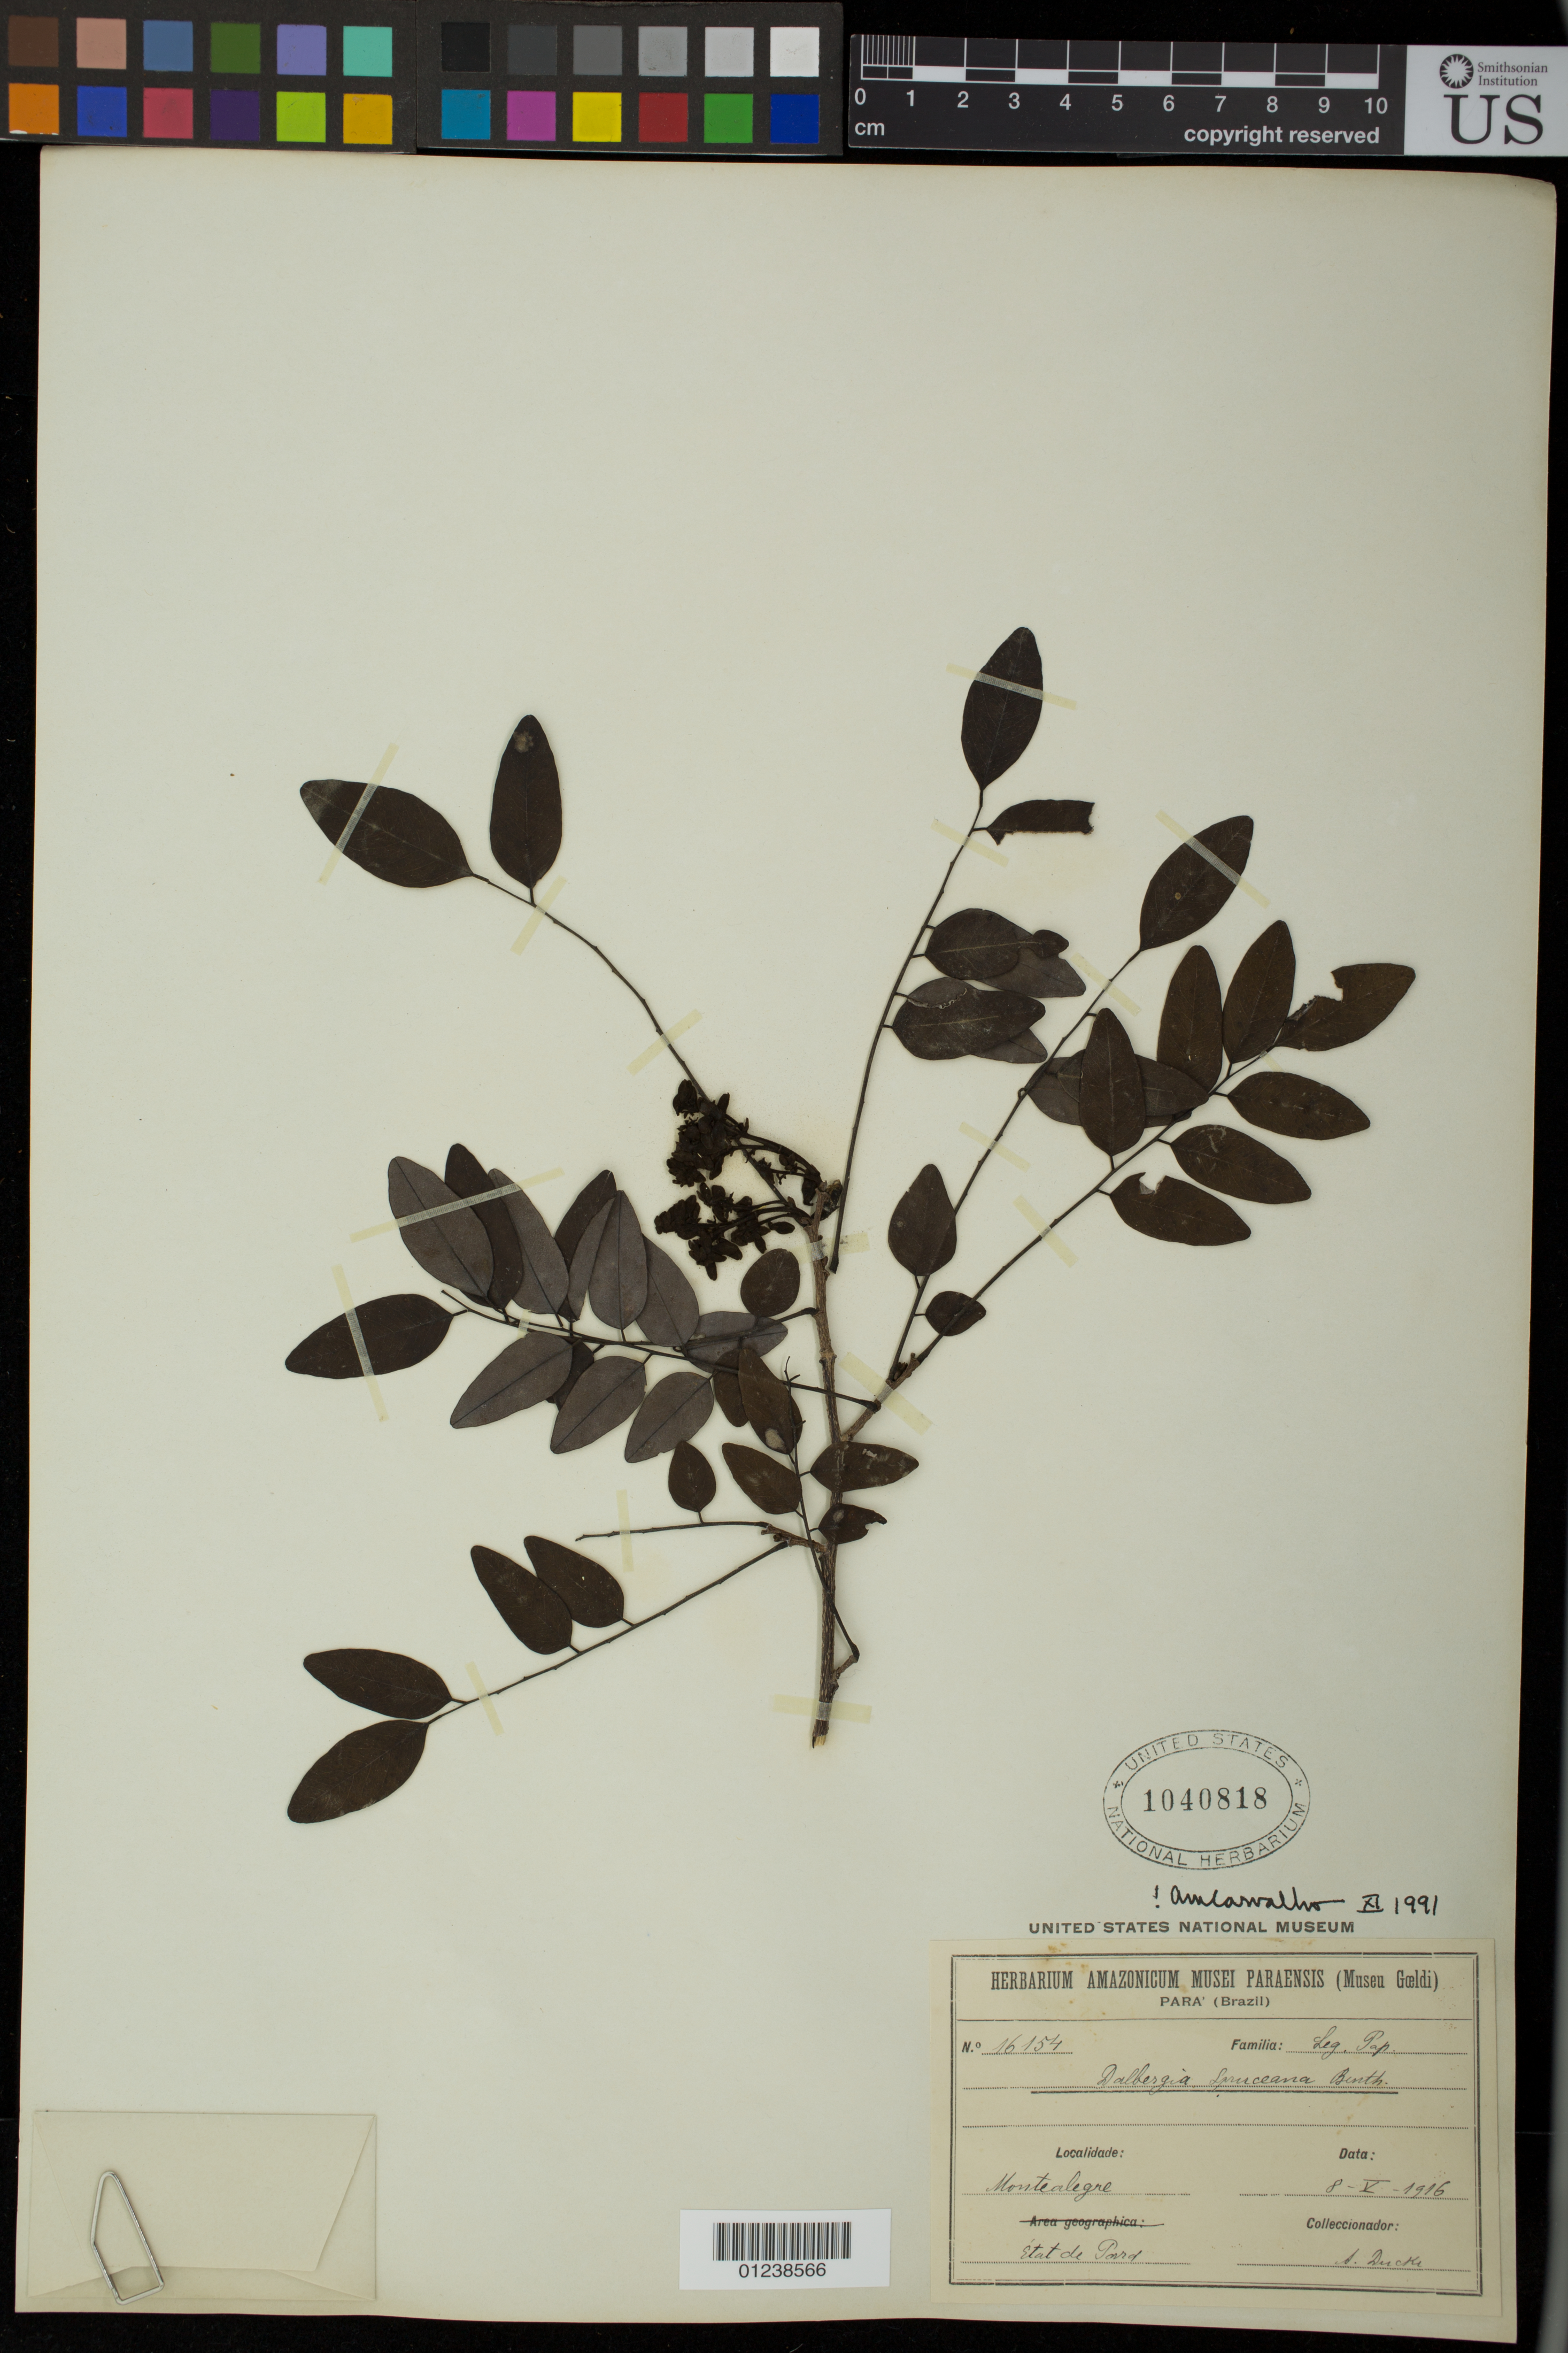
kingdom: Plantae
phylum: Tracheophyta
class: Magnoliopsida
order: Fabales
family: Fabaceae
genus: Dalbergia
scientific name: Dalbergia spruceana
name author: Benth.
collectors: A. Ducke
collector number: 16154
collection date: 1916-05-08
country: Brazil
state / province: Para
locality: Montealegre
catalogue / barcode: US 1040818